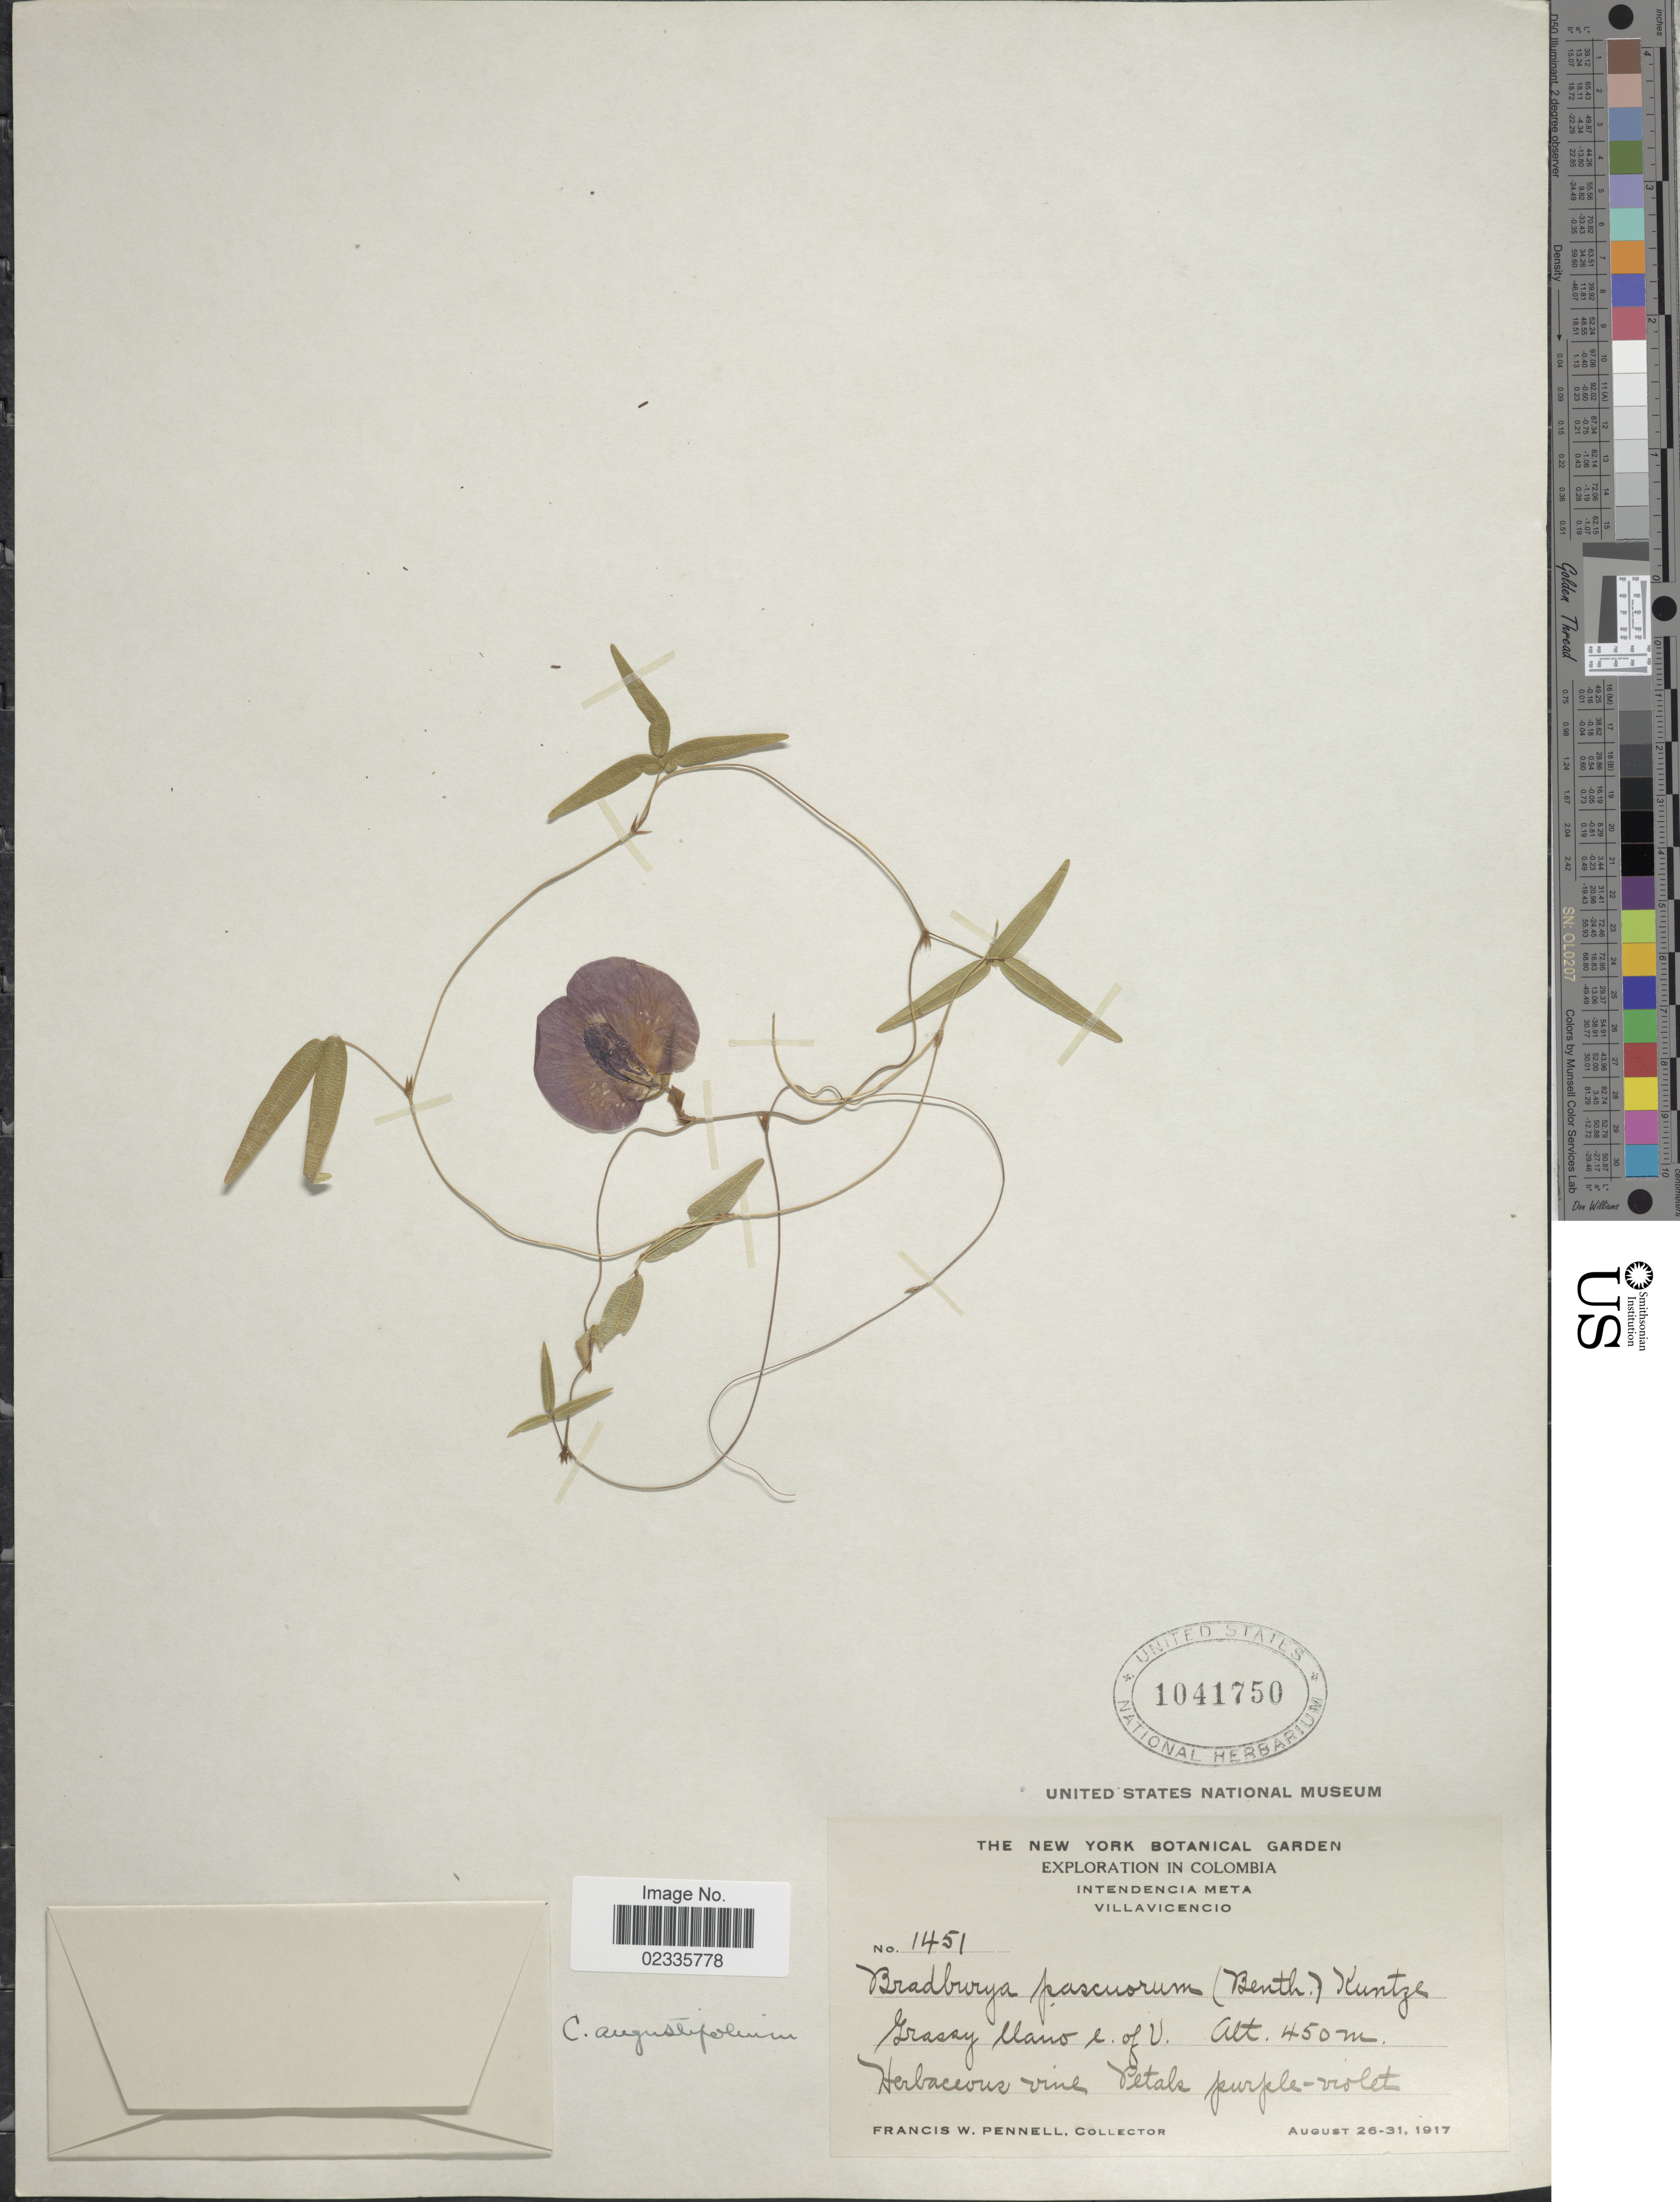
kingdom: Plantae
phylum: Tracheophyta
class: Magnoliopsida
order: Fabales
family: Fabaceae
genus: Centrosema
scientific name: Centrosema angustifolium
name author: (Kunth) Benth.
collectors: F. W. Pennell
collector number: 1451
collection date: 1917-08-26/1917-08-31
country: Colombia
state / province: Meta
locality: Intendencia Meta. Villavicencio. Grassy llano e. of U.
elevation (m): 450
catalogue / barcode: US 1041750